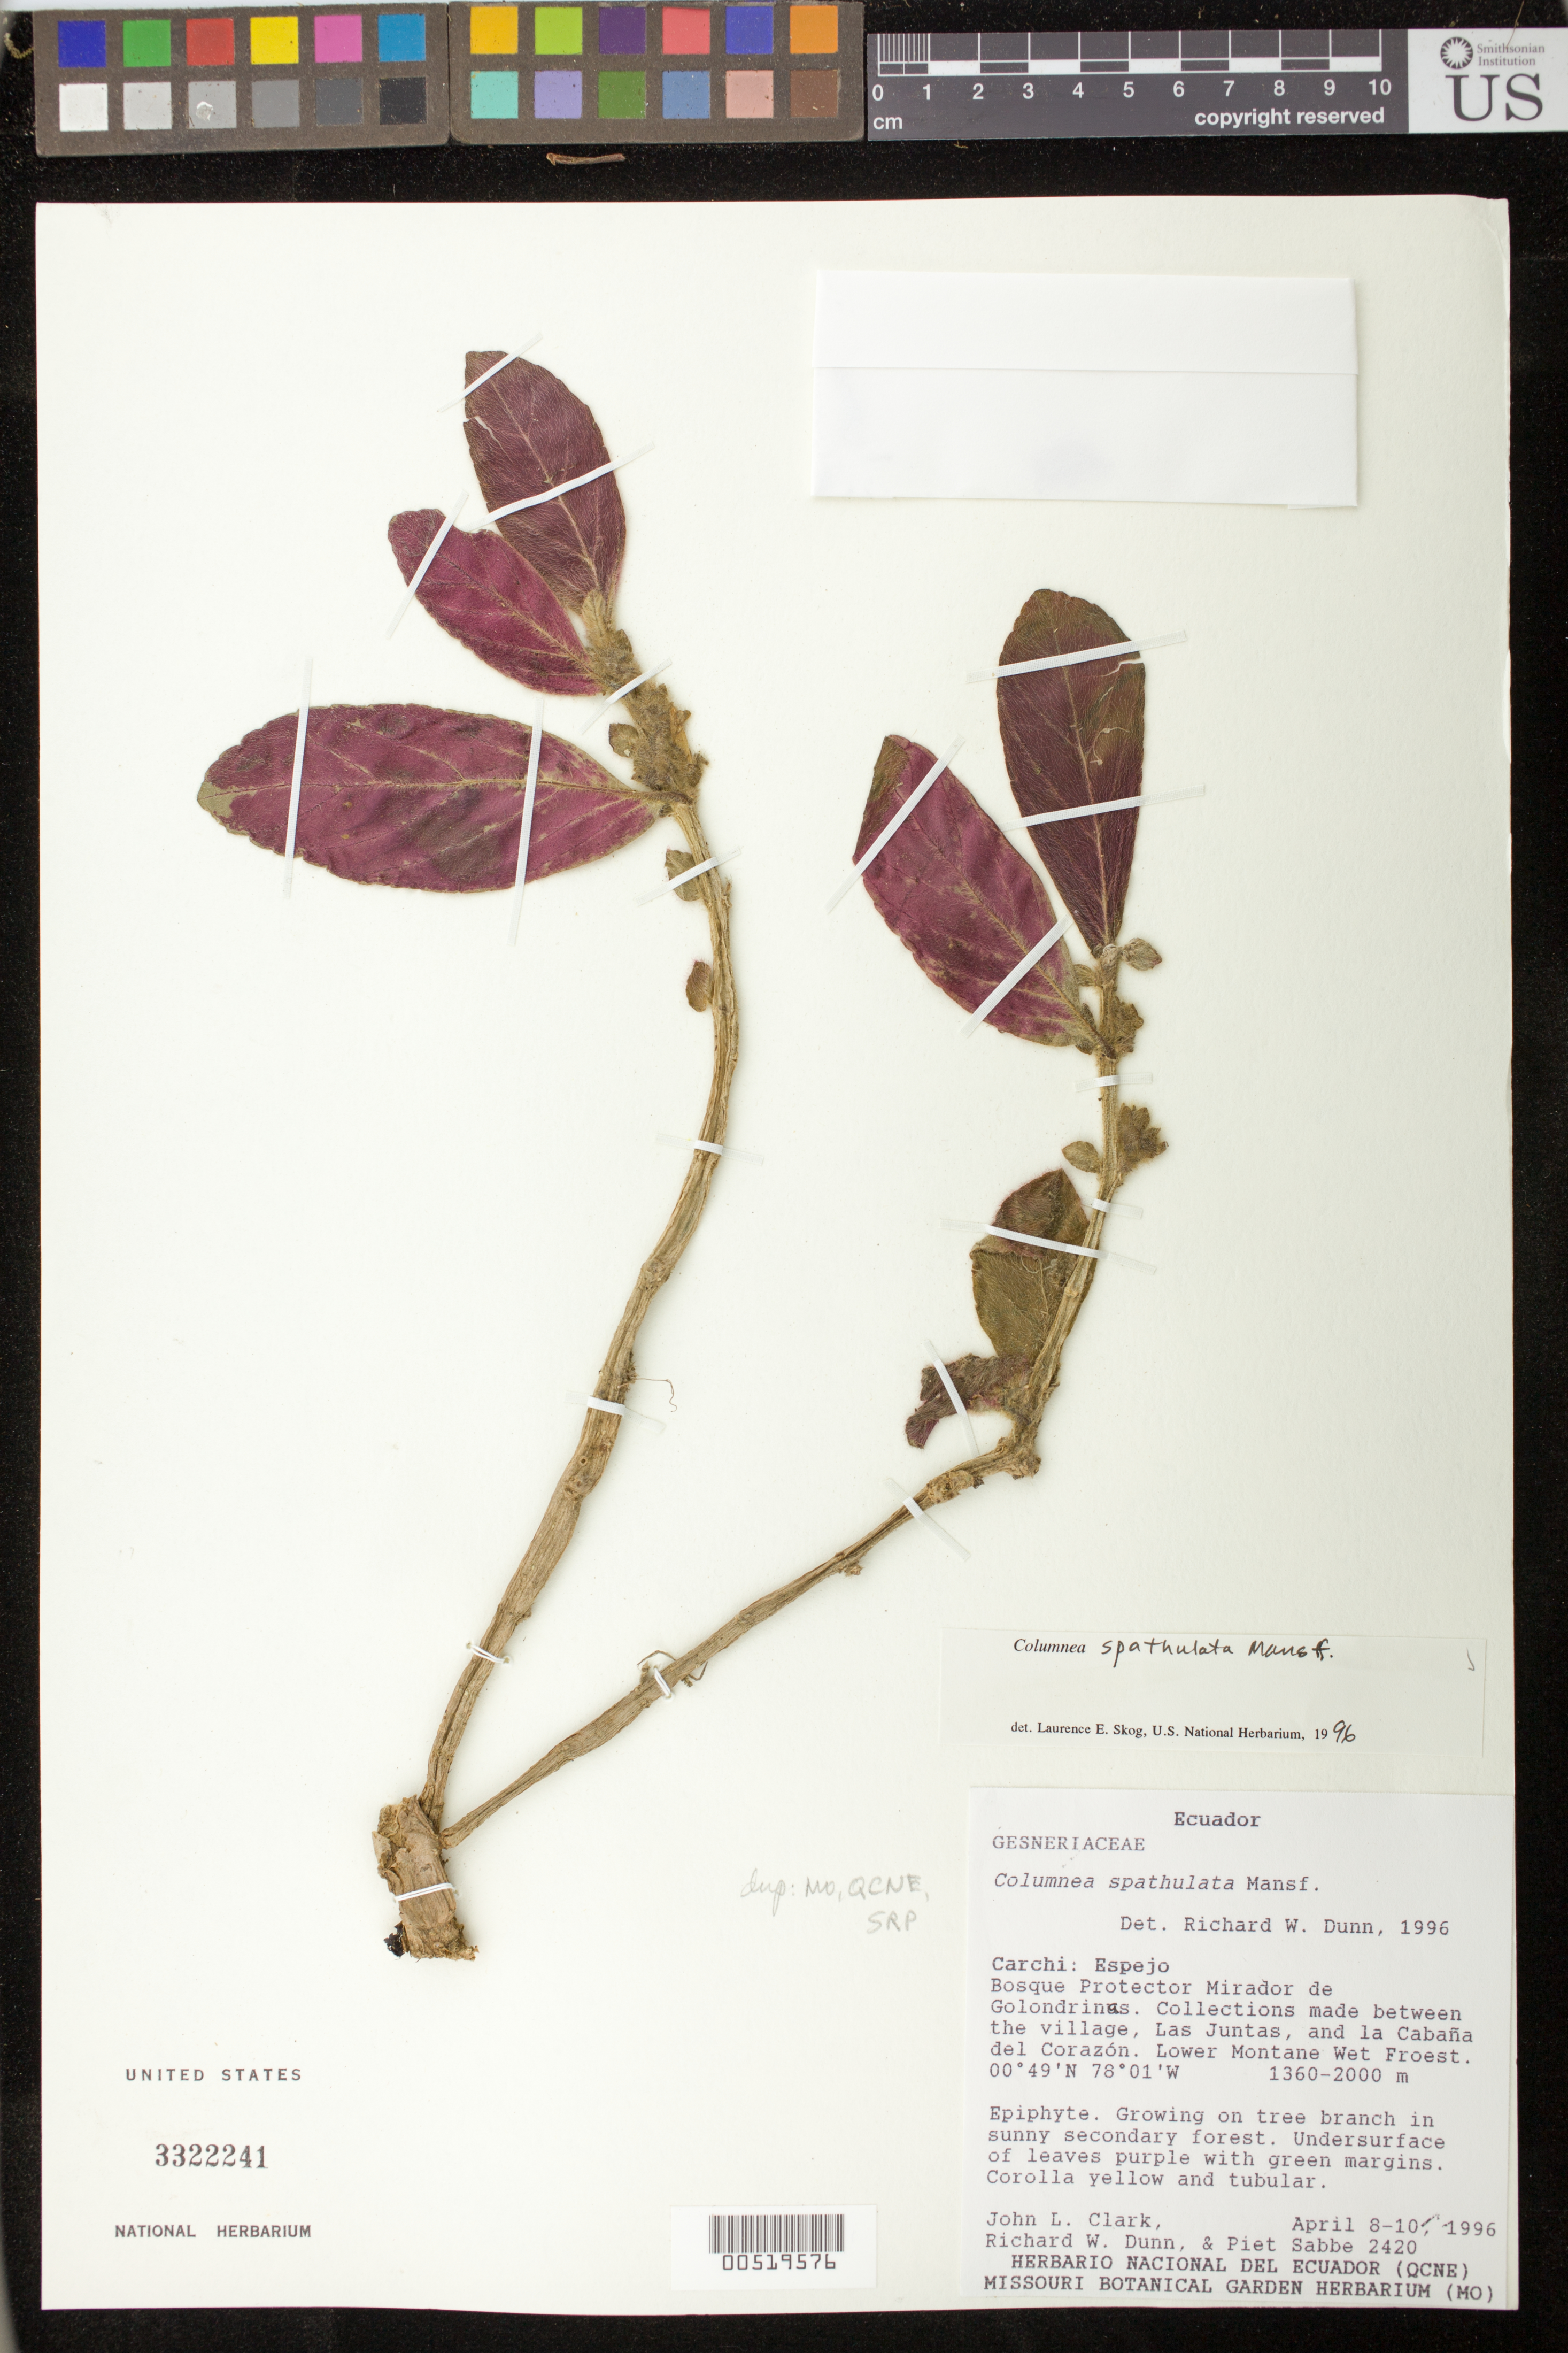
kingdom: Plantae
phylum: Tracheophyta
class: Magnoliopsida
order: Lamiales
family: Gesneriaceae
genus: Columnea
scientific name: Columnea spathulata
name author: Mansf.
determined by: Skog, Laurence E.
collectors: J. L. Clark, R. Dunn & P. Sabbe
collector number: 2420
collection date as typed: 8-10 Apr 1996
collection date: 1996-04-08/1996-04-10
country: Ecuador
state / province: Carchi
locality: Espejo; Bosque Protector Mirador de Golondrinas; between the village, Las Juntas, and la Cabaña del Corazón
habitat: Lower montane wet forest; growing on tree branch in sunny secondary forest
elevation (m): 1360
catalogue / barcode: US 3322241